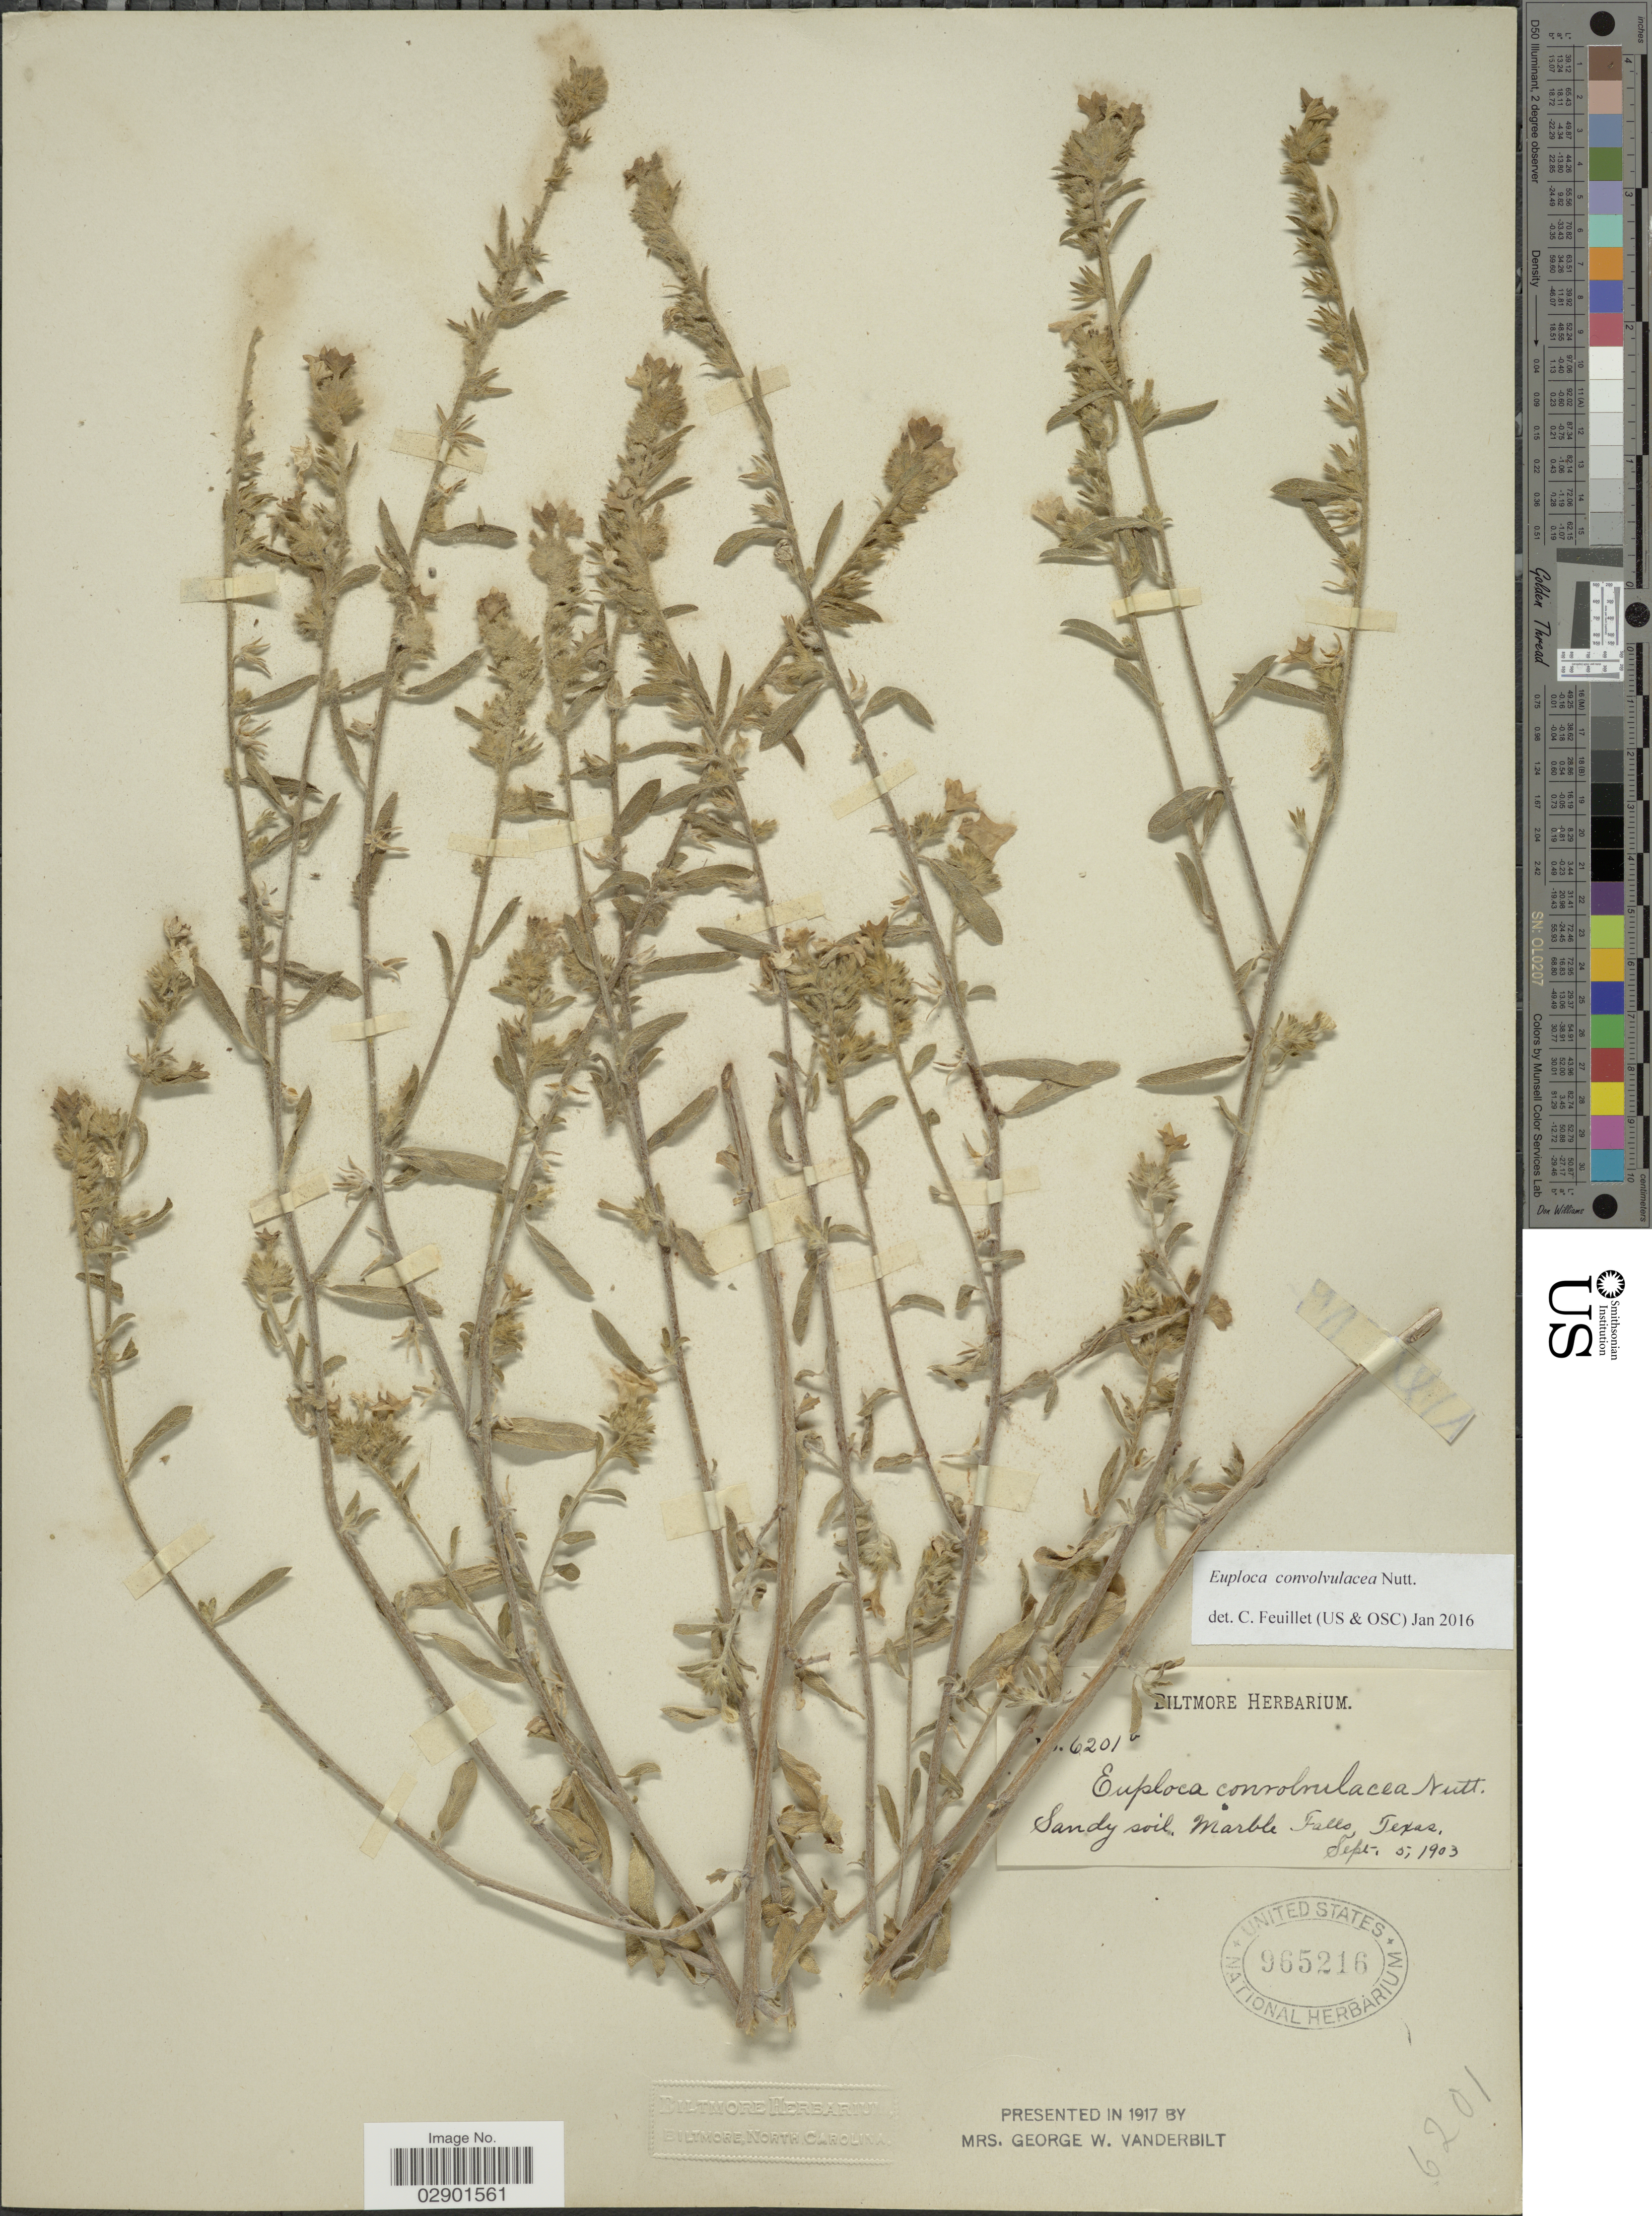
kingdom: Plantae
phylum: Tracheophyta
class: Magnoliopsida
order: Boraginales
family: Heliotropiaceae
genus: Euploca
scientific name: Euploca convolvulacea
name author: Nutt.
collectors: ex herb. Biltmore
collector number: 6201b*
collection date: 1903-09-05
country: United States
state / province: Texas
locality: Sandy soil, Marble Falls.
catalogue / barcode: US 965216